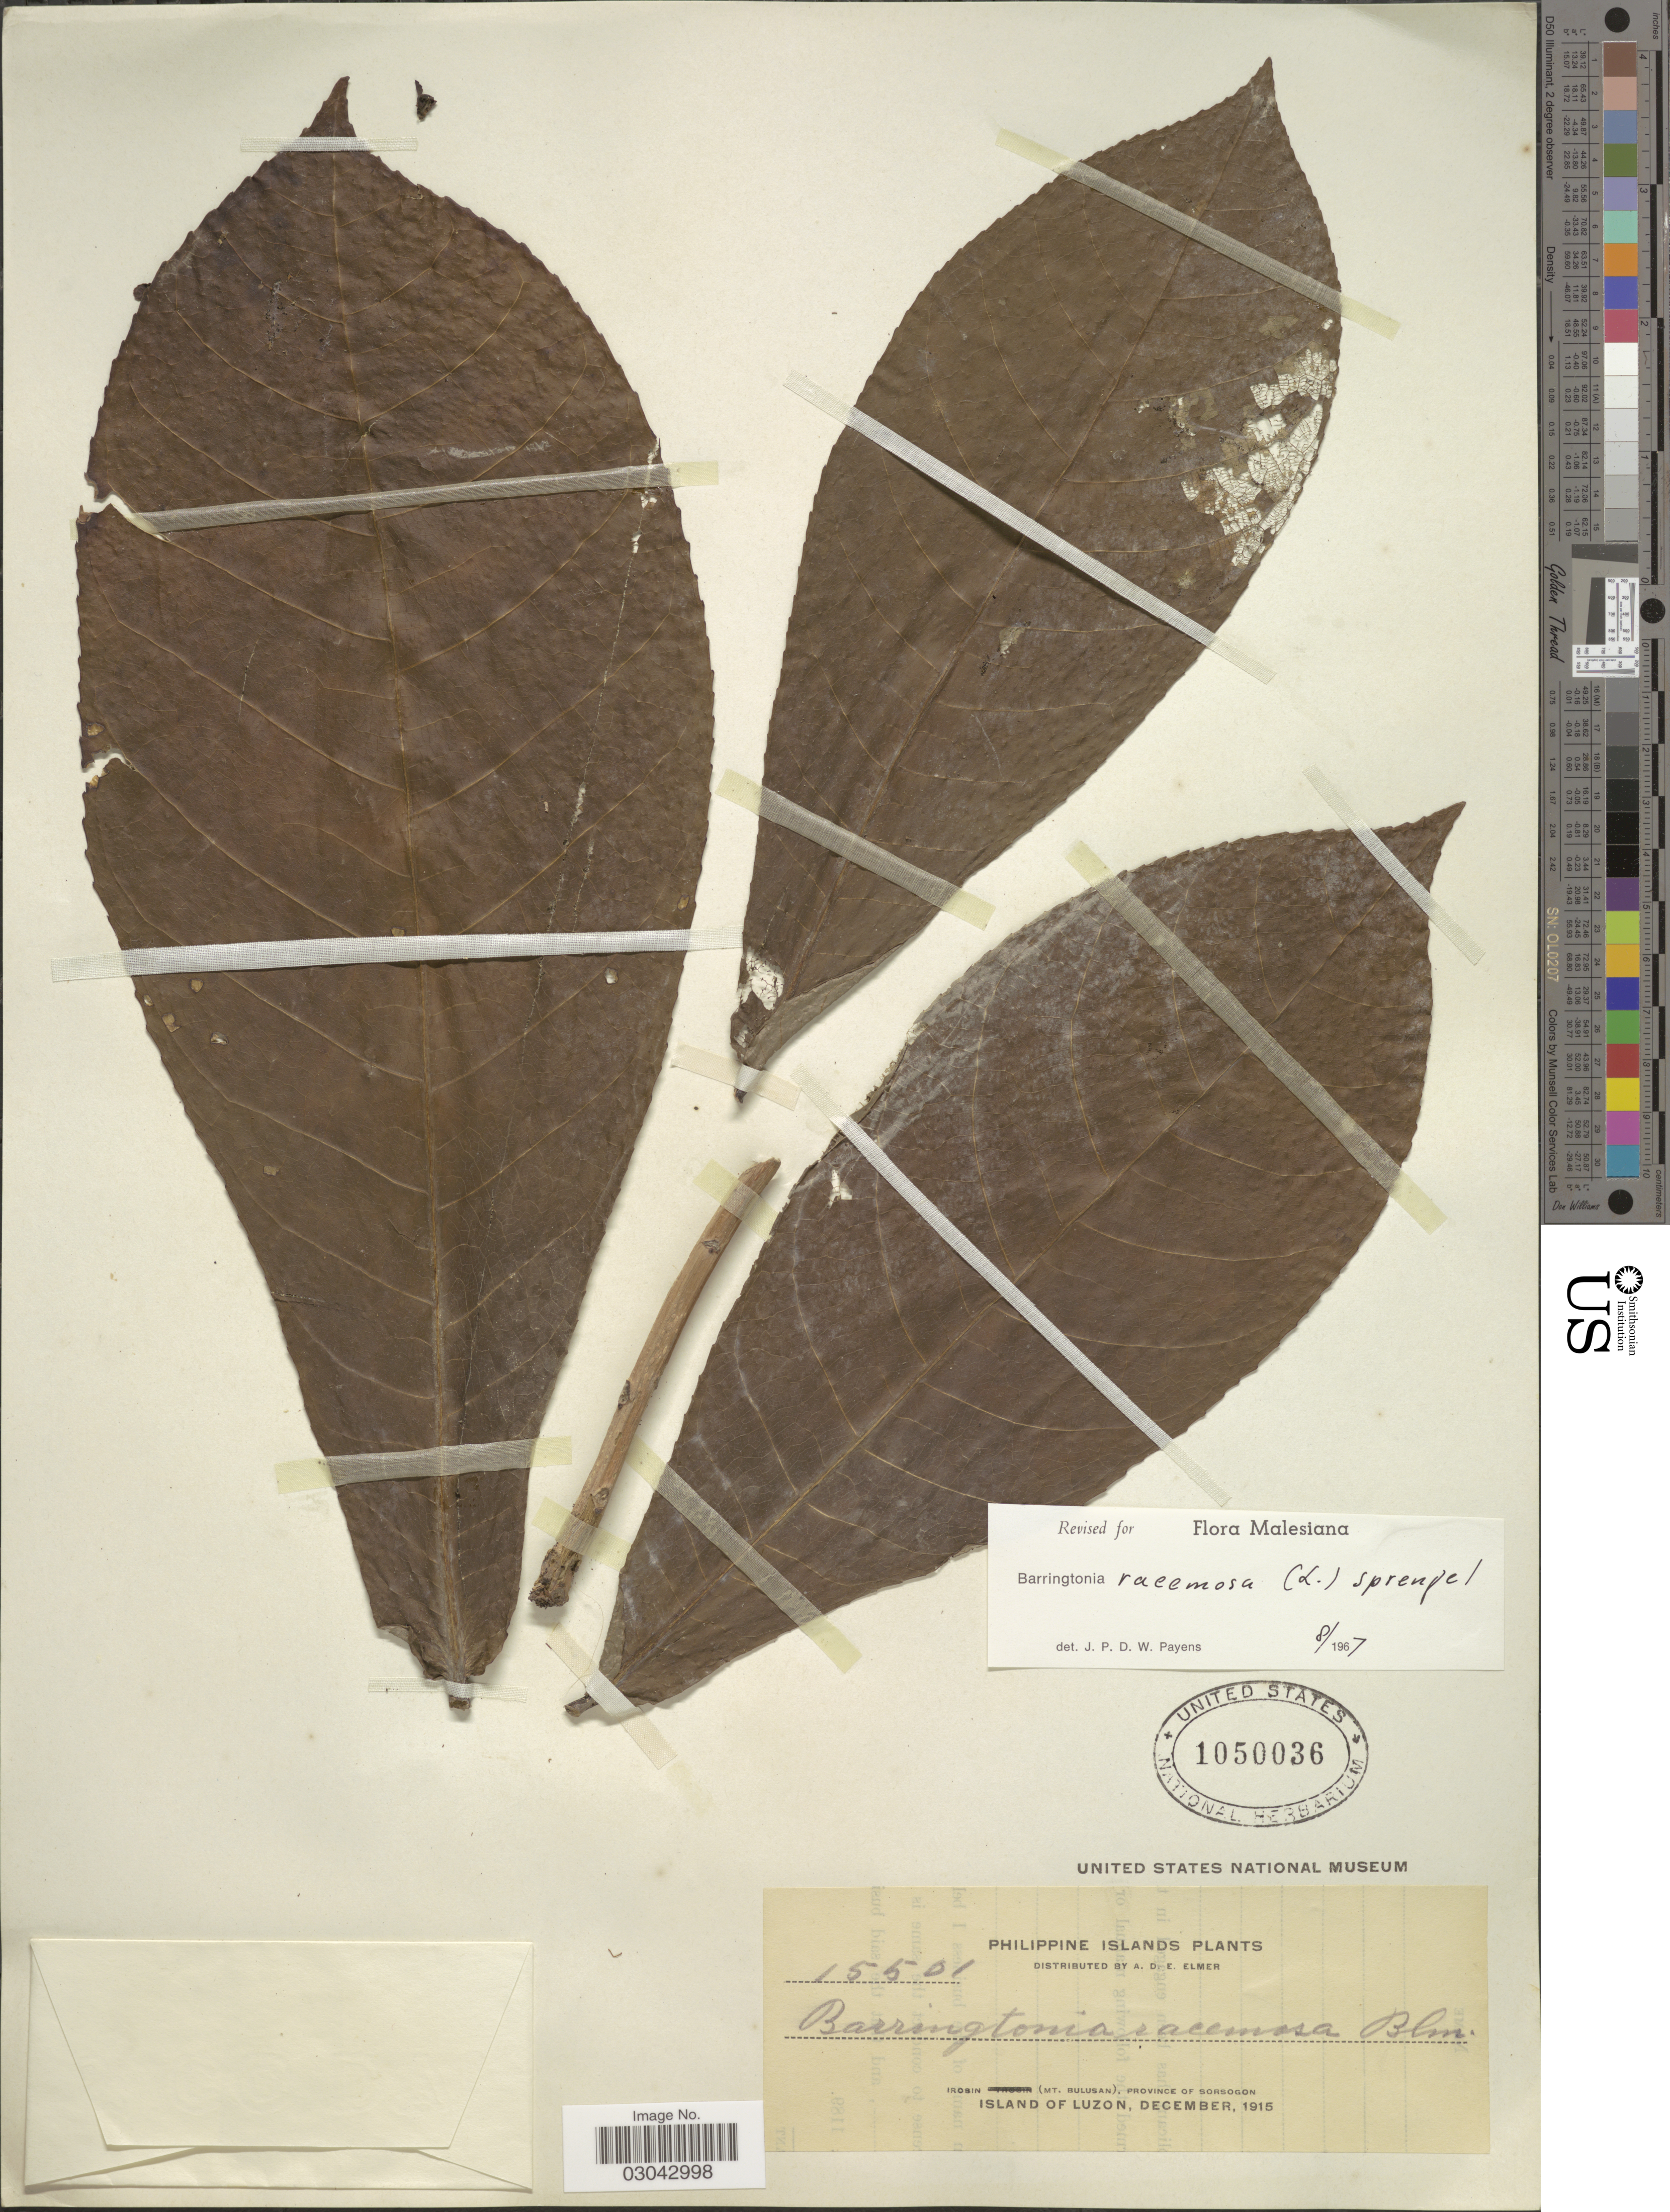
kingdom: Plantae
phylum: Tracheophyta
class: Magnoliopsida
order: Ericales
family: Lecythidaceae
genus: Barringtonia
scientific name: Barringtonia racemosa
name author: (L.) Spreng.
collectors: A. D. E. Elmer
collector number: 15501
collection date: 1915-12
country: Philippines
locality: Irosin (Mt. Bulusan), Province of Sorsogon, Island of Luzon.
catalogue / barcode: US 1050036